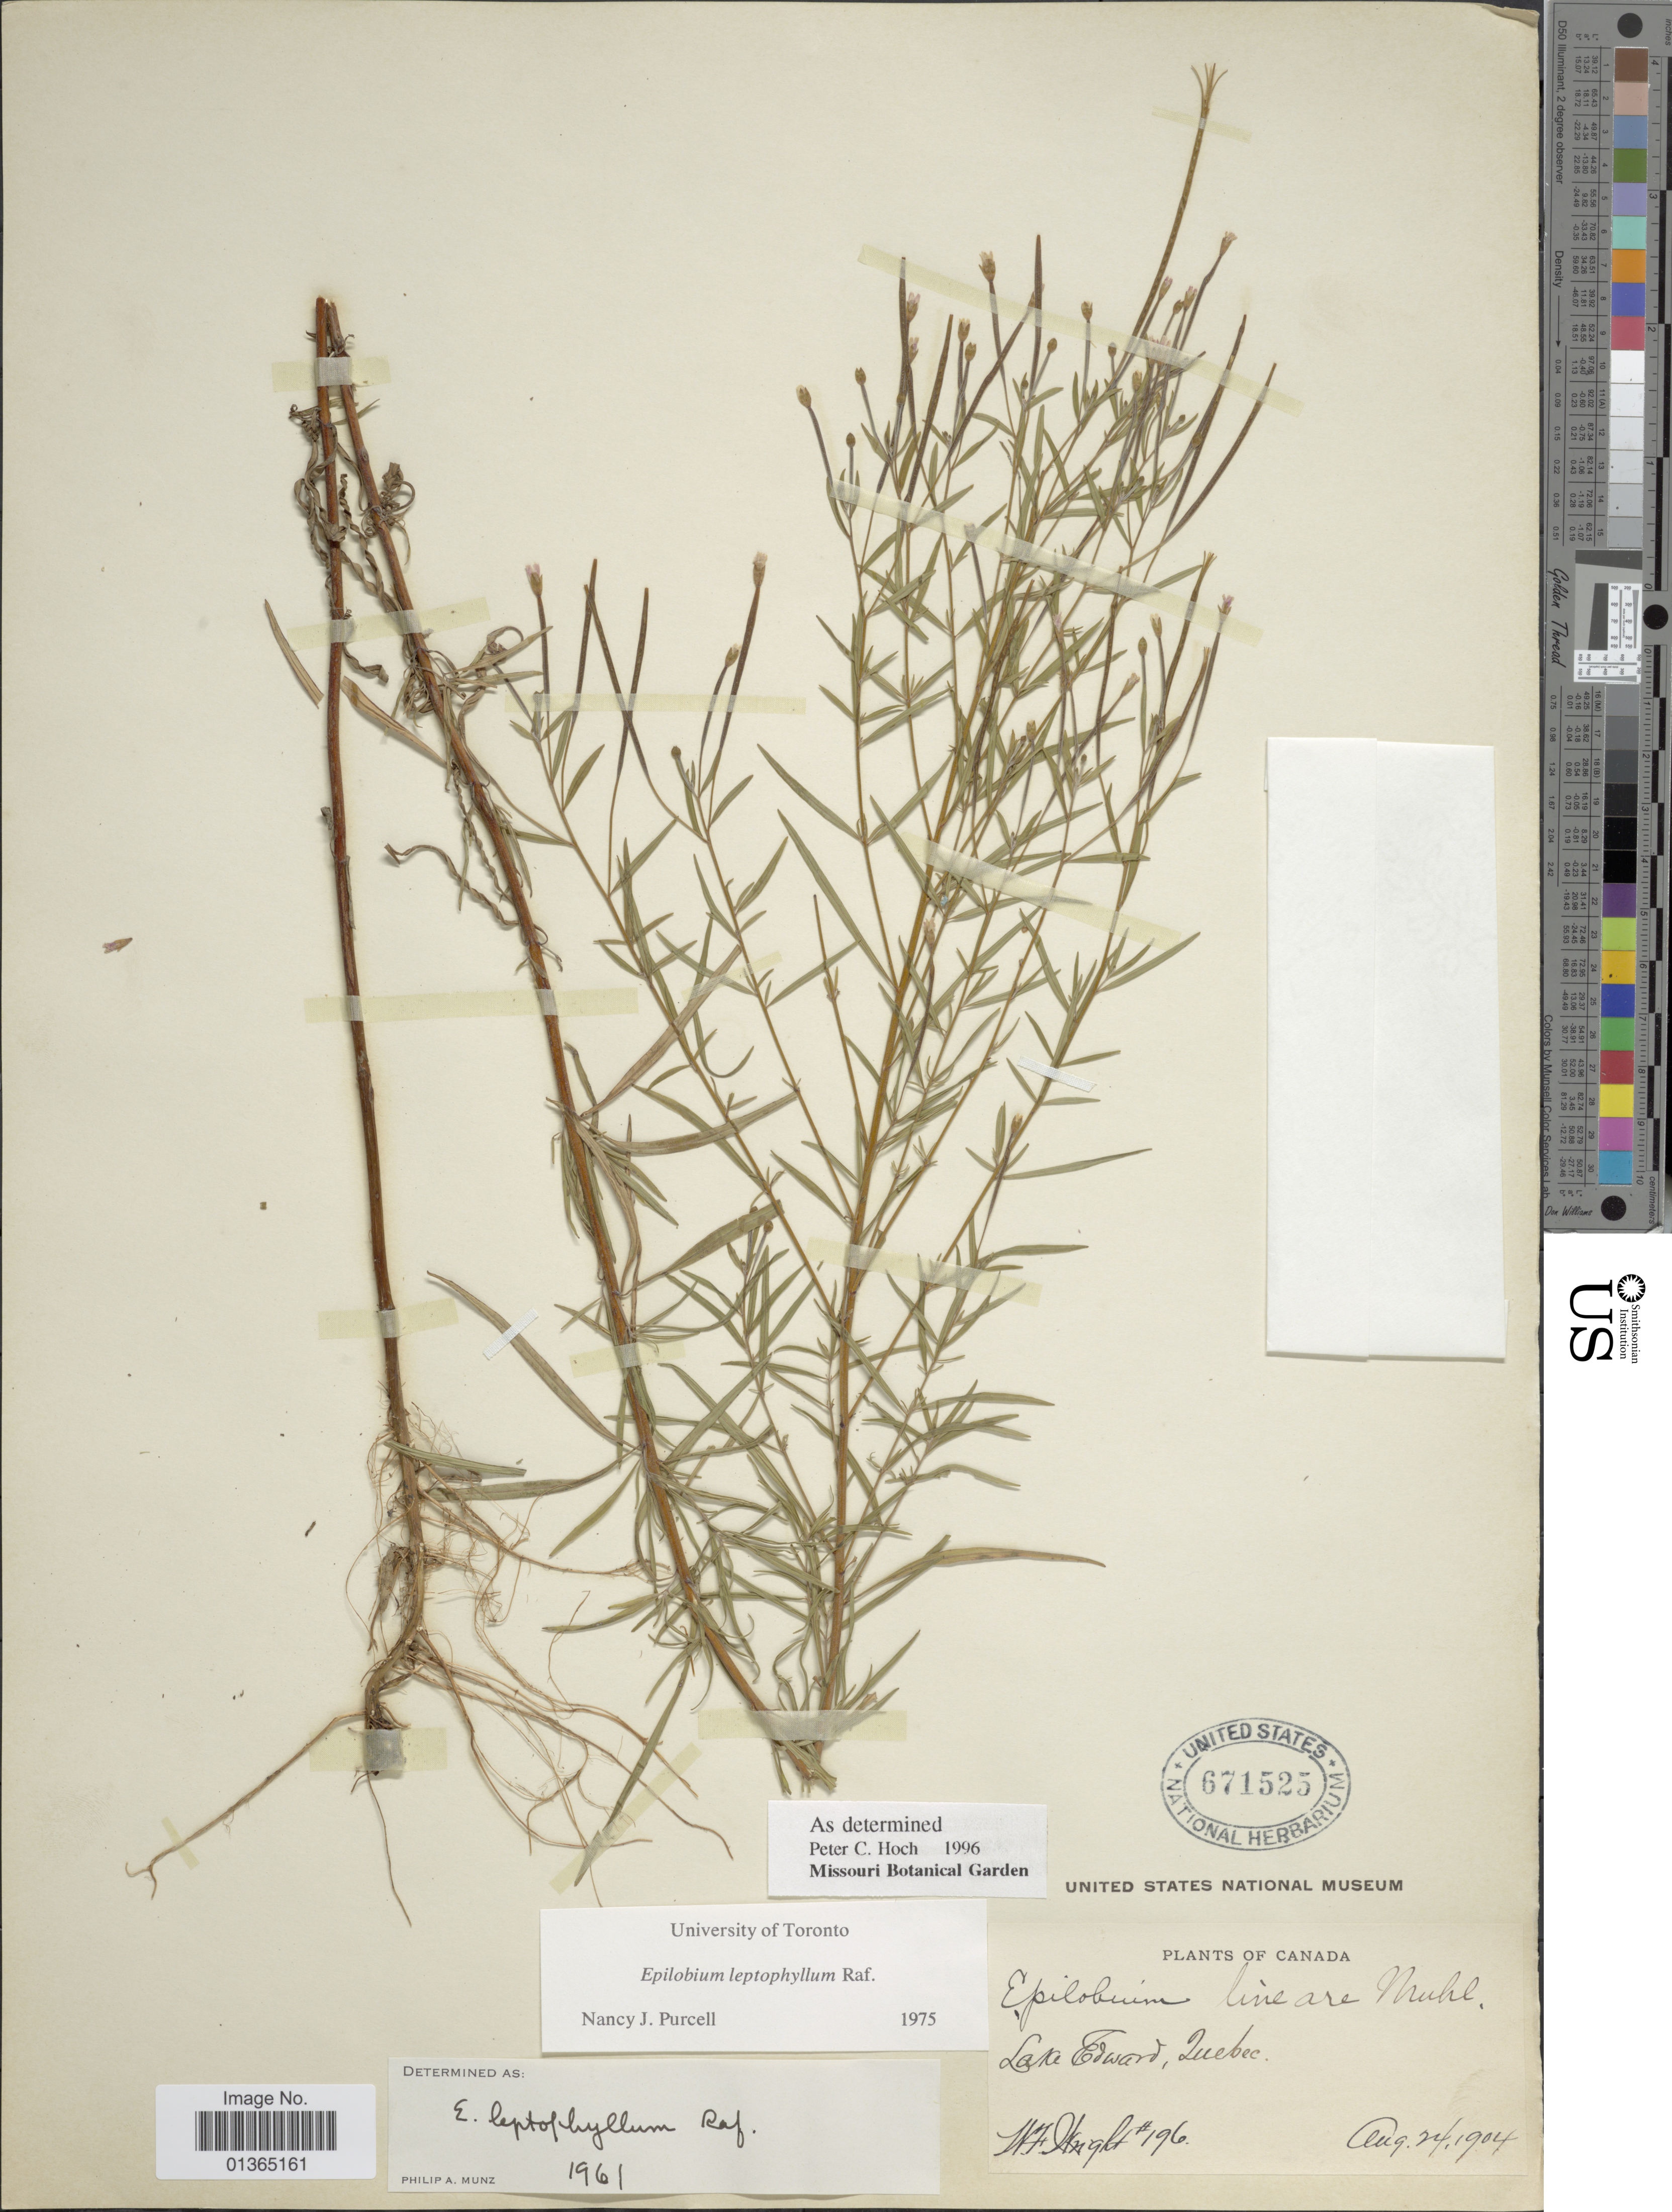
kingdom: Plantae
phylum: Tracheophyta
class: Magnoliopsida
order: Myrtales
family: Onagraceae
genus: Epilobium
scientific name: Epilobium leptophyllum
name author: Raf.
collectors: W. F. Wright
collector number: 196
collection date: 1904-08-24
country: Canada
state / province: Quebec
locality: Lake Edward.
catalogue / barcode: US 671525